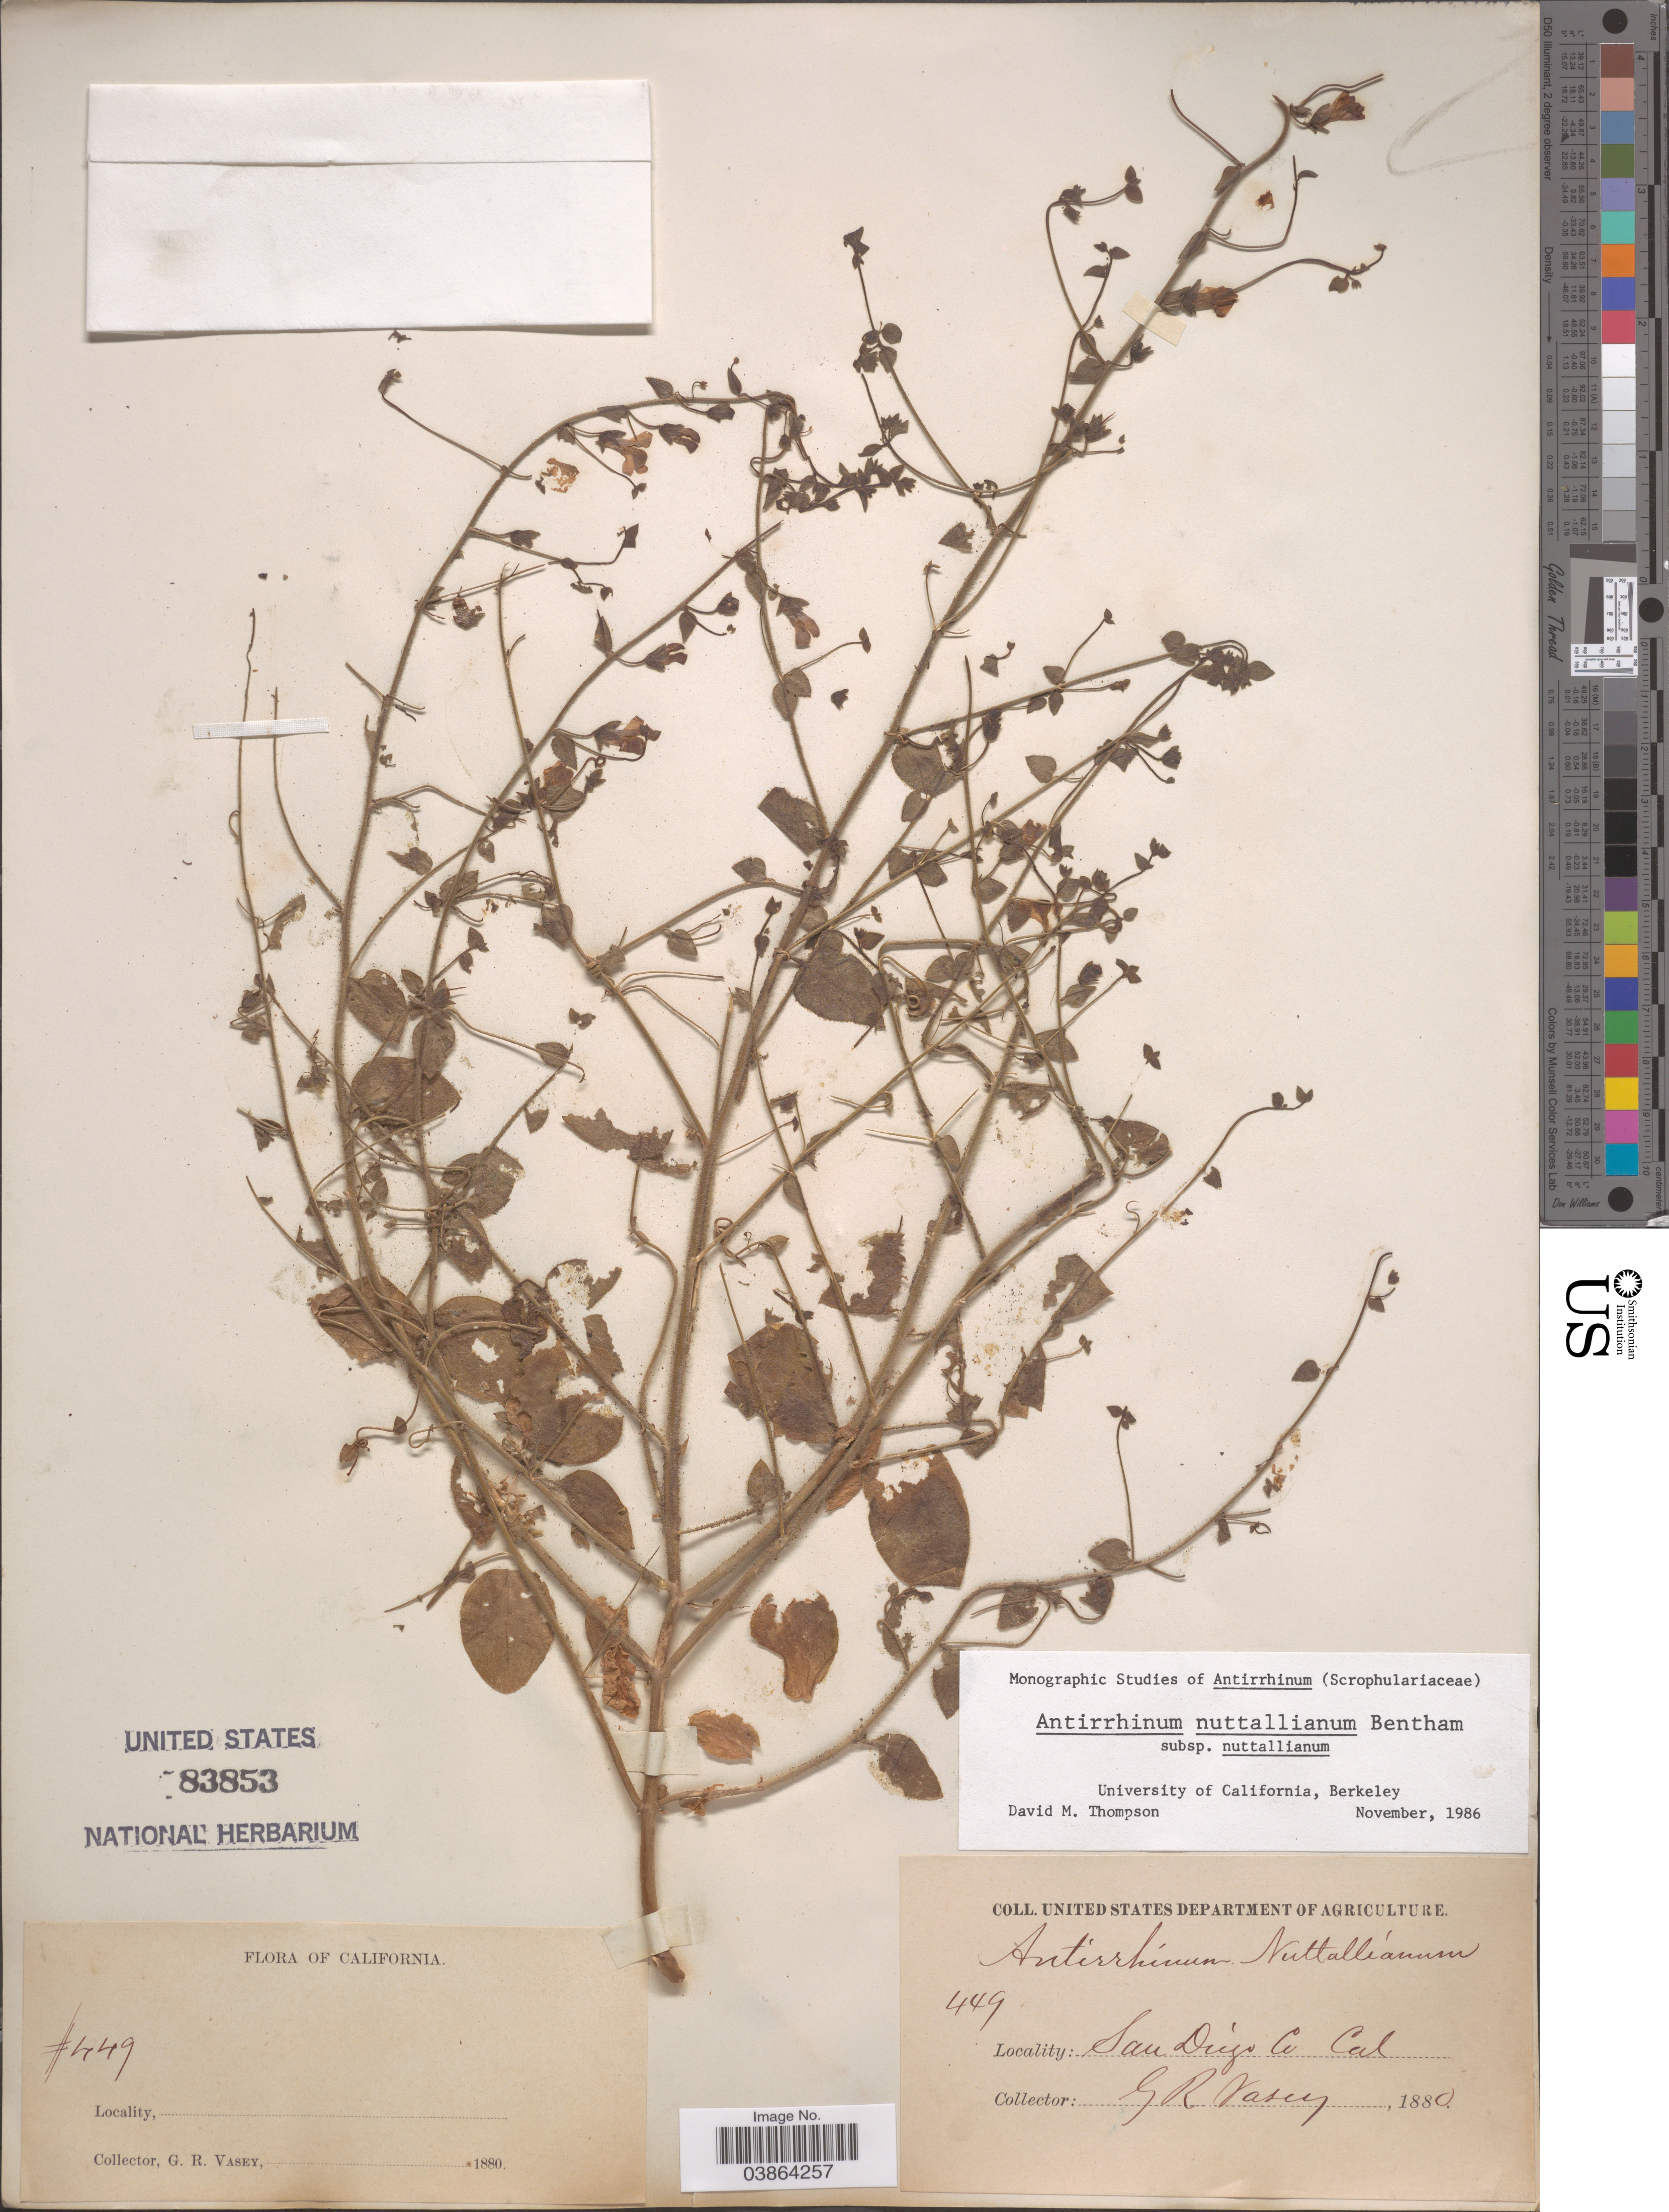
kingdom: Plantae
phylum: Tracheophyta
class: Magnoliopsida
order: Lamiales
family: Plantaginaceae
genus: Sairocarpus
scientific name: Sairocarpus nuttallianus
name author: (Benth.) D.A. Sutton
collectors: G. R. Vasey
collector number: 449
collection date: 1880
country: United States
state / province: California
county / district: San Diego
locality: San Diego Co.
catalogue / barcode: US 83853